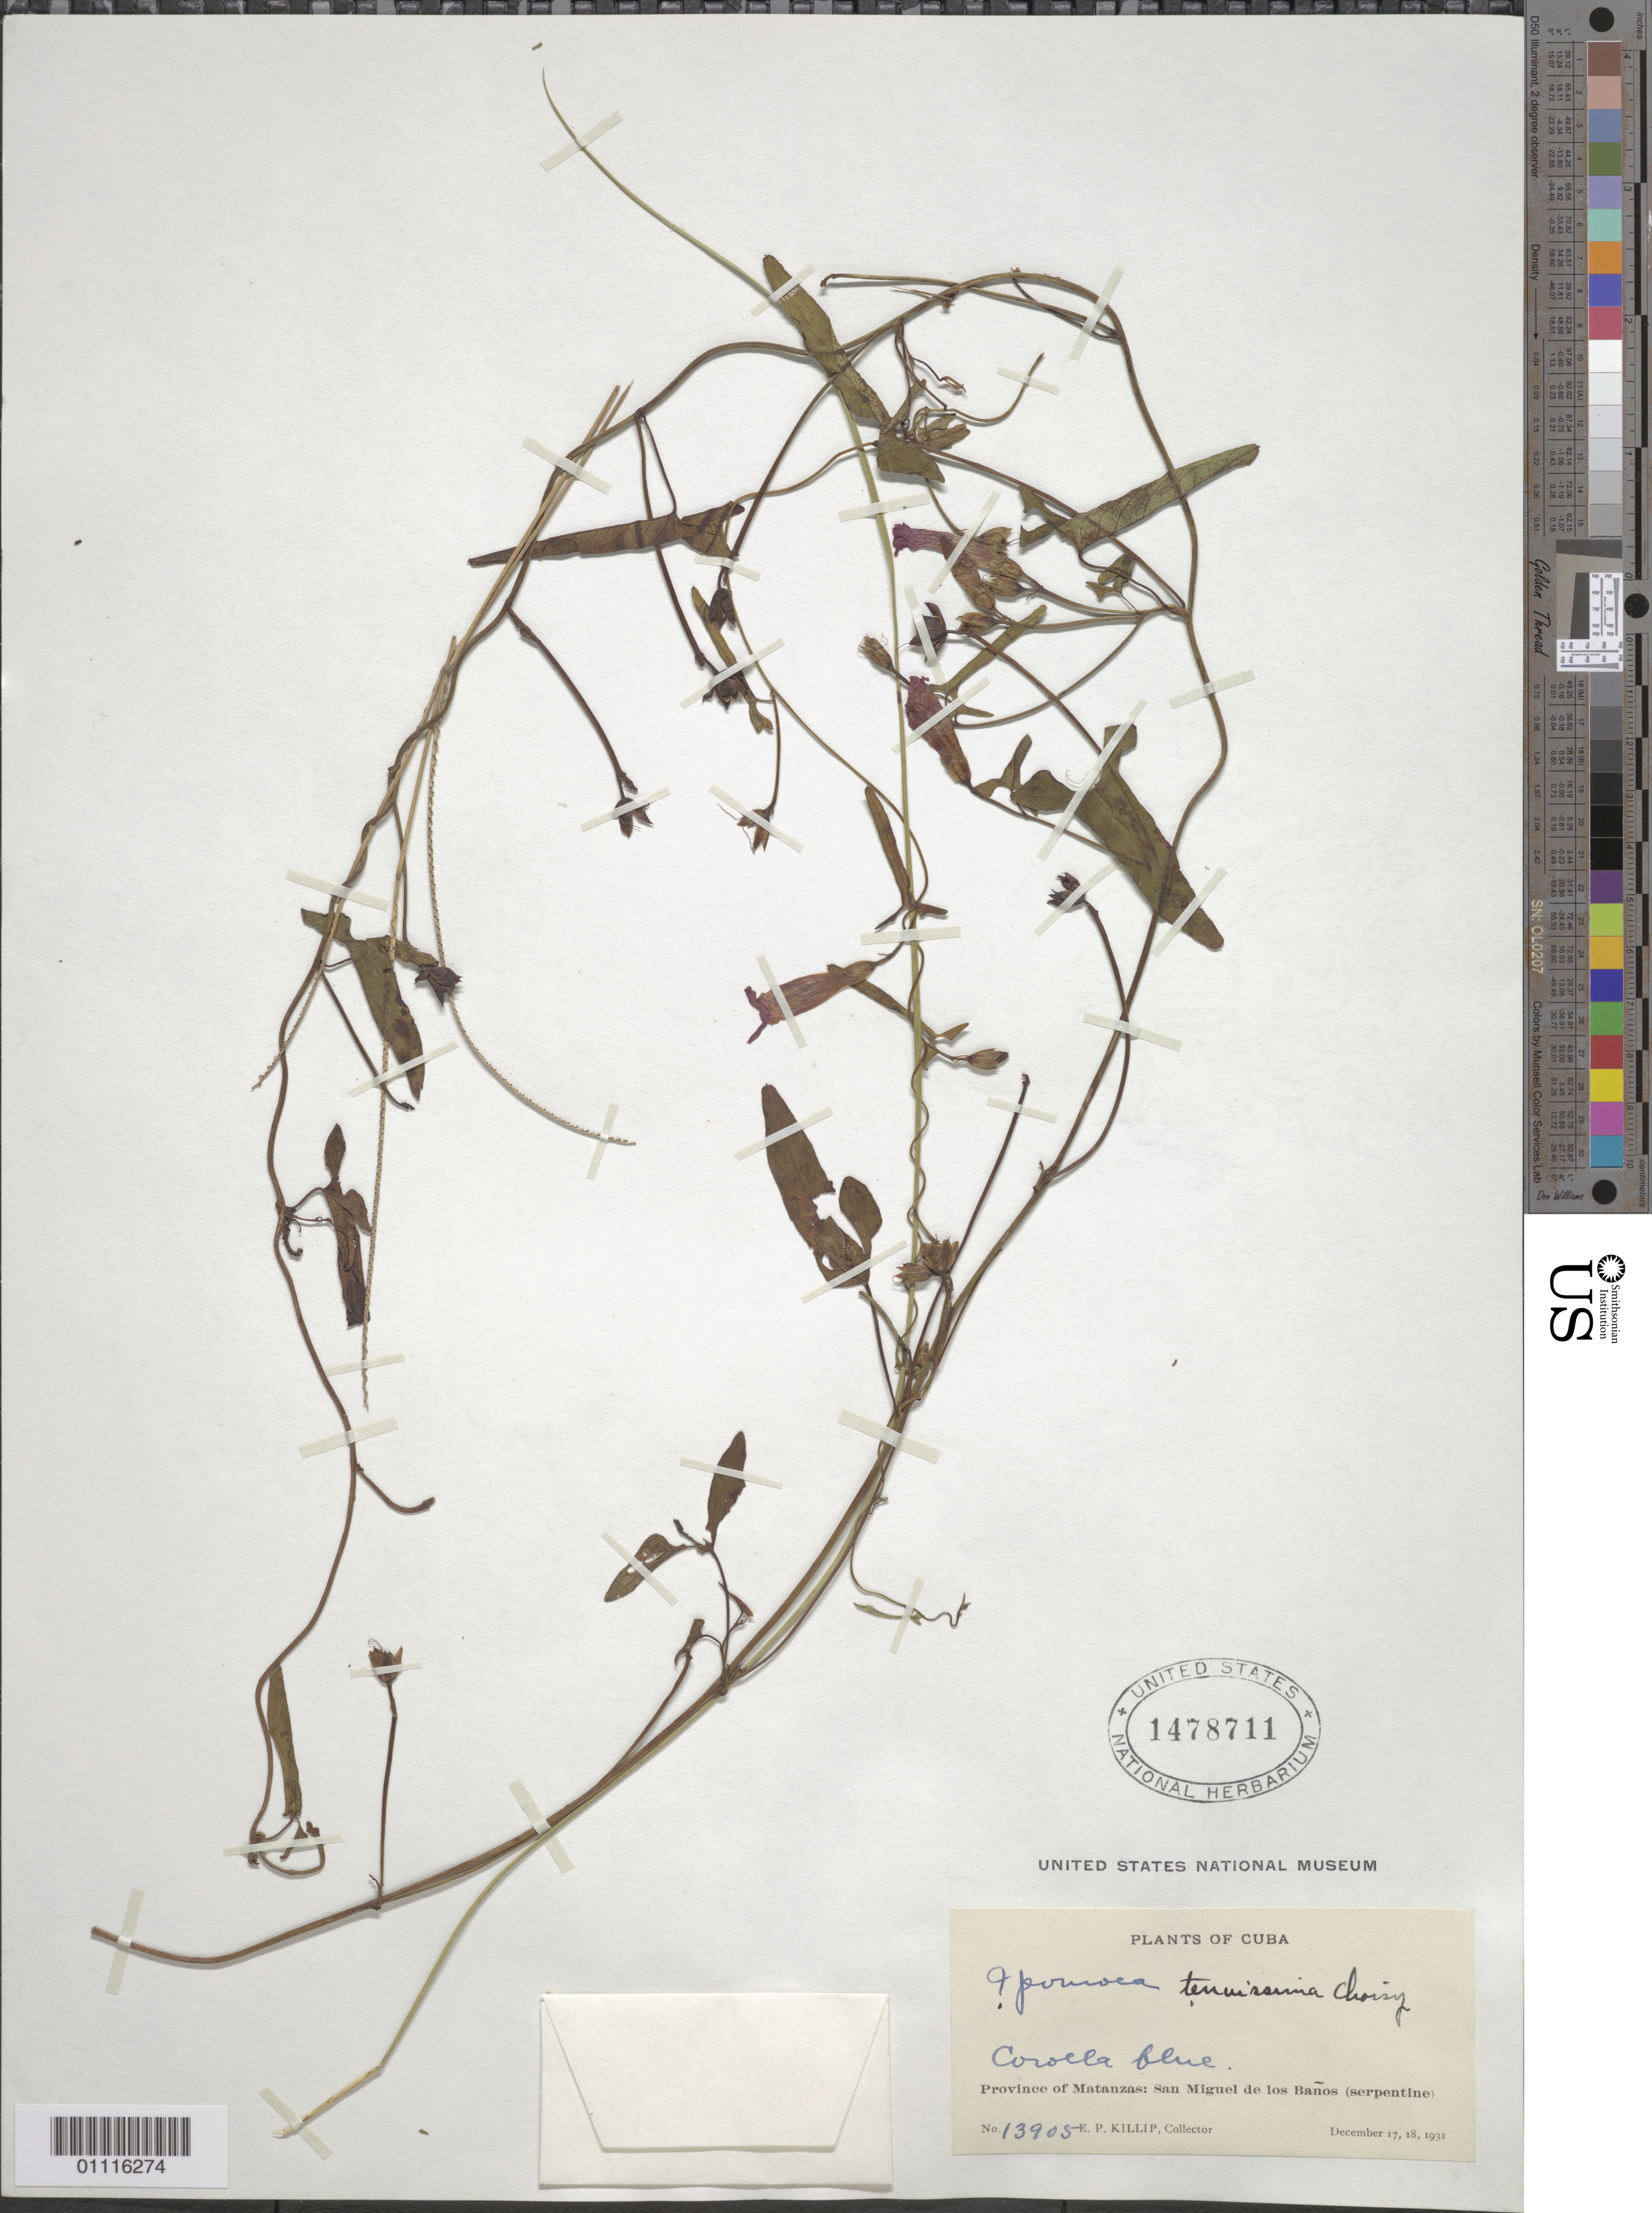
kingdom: Plantae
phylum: Tracheophyta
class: Magnoliopsida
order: Solanales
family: Convolvulaceae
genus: Ipomoea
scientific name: Ipomoea tenuissima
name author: Choisy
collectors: E. P. Killip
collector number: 13905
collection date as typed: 17 Dec 1931 and 18 Dec 1931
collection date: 1931-12-17,1931-12-18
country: Cuba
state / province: Isla de La Juventud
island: Isla de la Juventud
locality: San Miguel de los Banos (serpentine)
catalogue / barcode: US 1478711